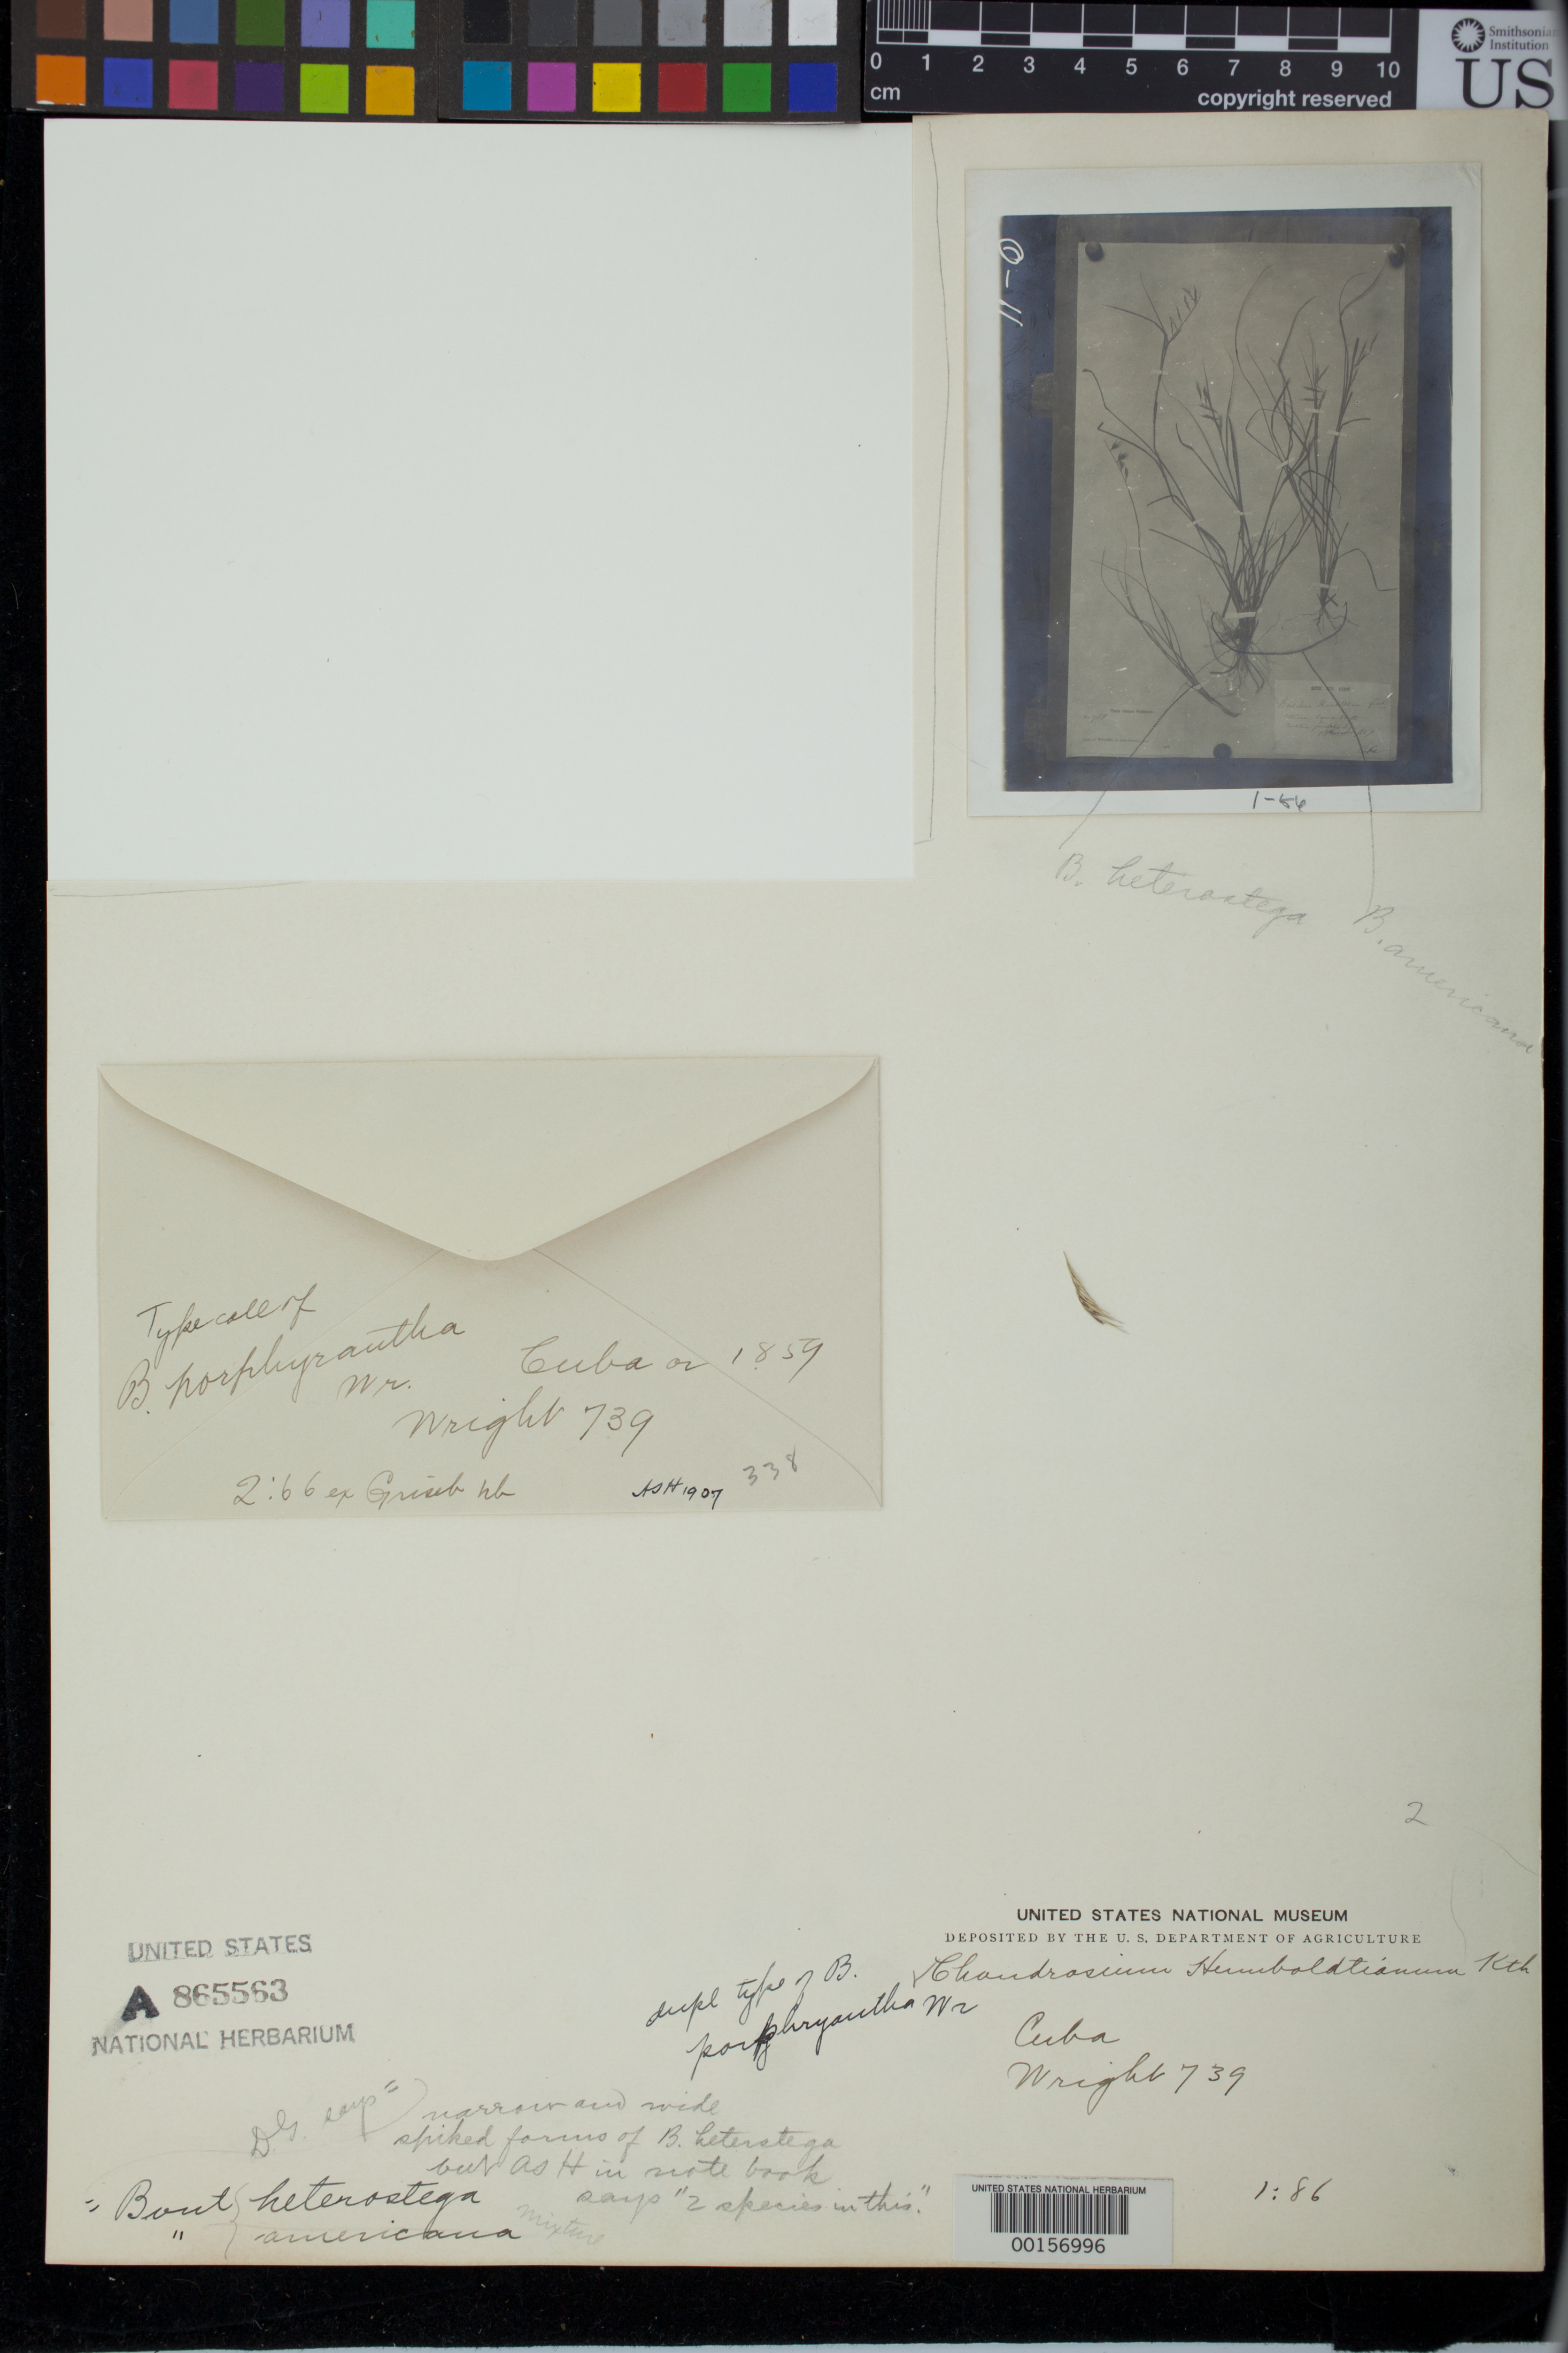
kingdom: Plantae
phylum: Tracheophyta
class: Liliopsida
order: Poales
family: Poaceae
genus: Bouteloua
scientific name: Bouteloua porphyrantha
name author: C. Wright in Sauvalle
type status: Syntype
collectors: C. Wright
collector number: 739 p.p.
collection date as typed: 1859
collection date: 1859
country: Cuba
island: Greater Antilles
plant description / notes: Fragmentary material of type specimen [Contains infl. fragment and photo of plant]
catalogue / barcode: US 865563A